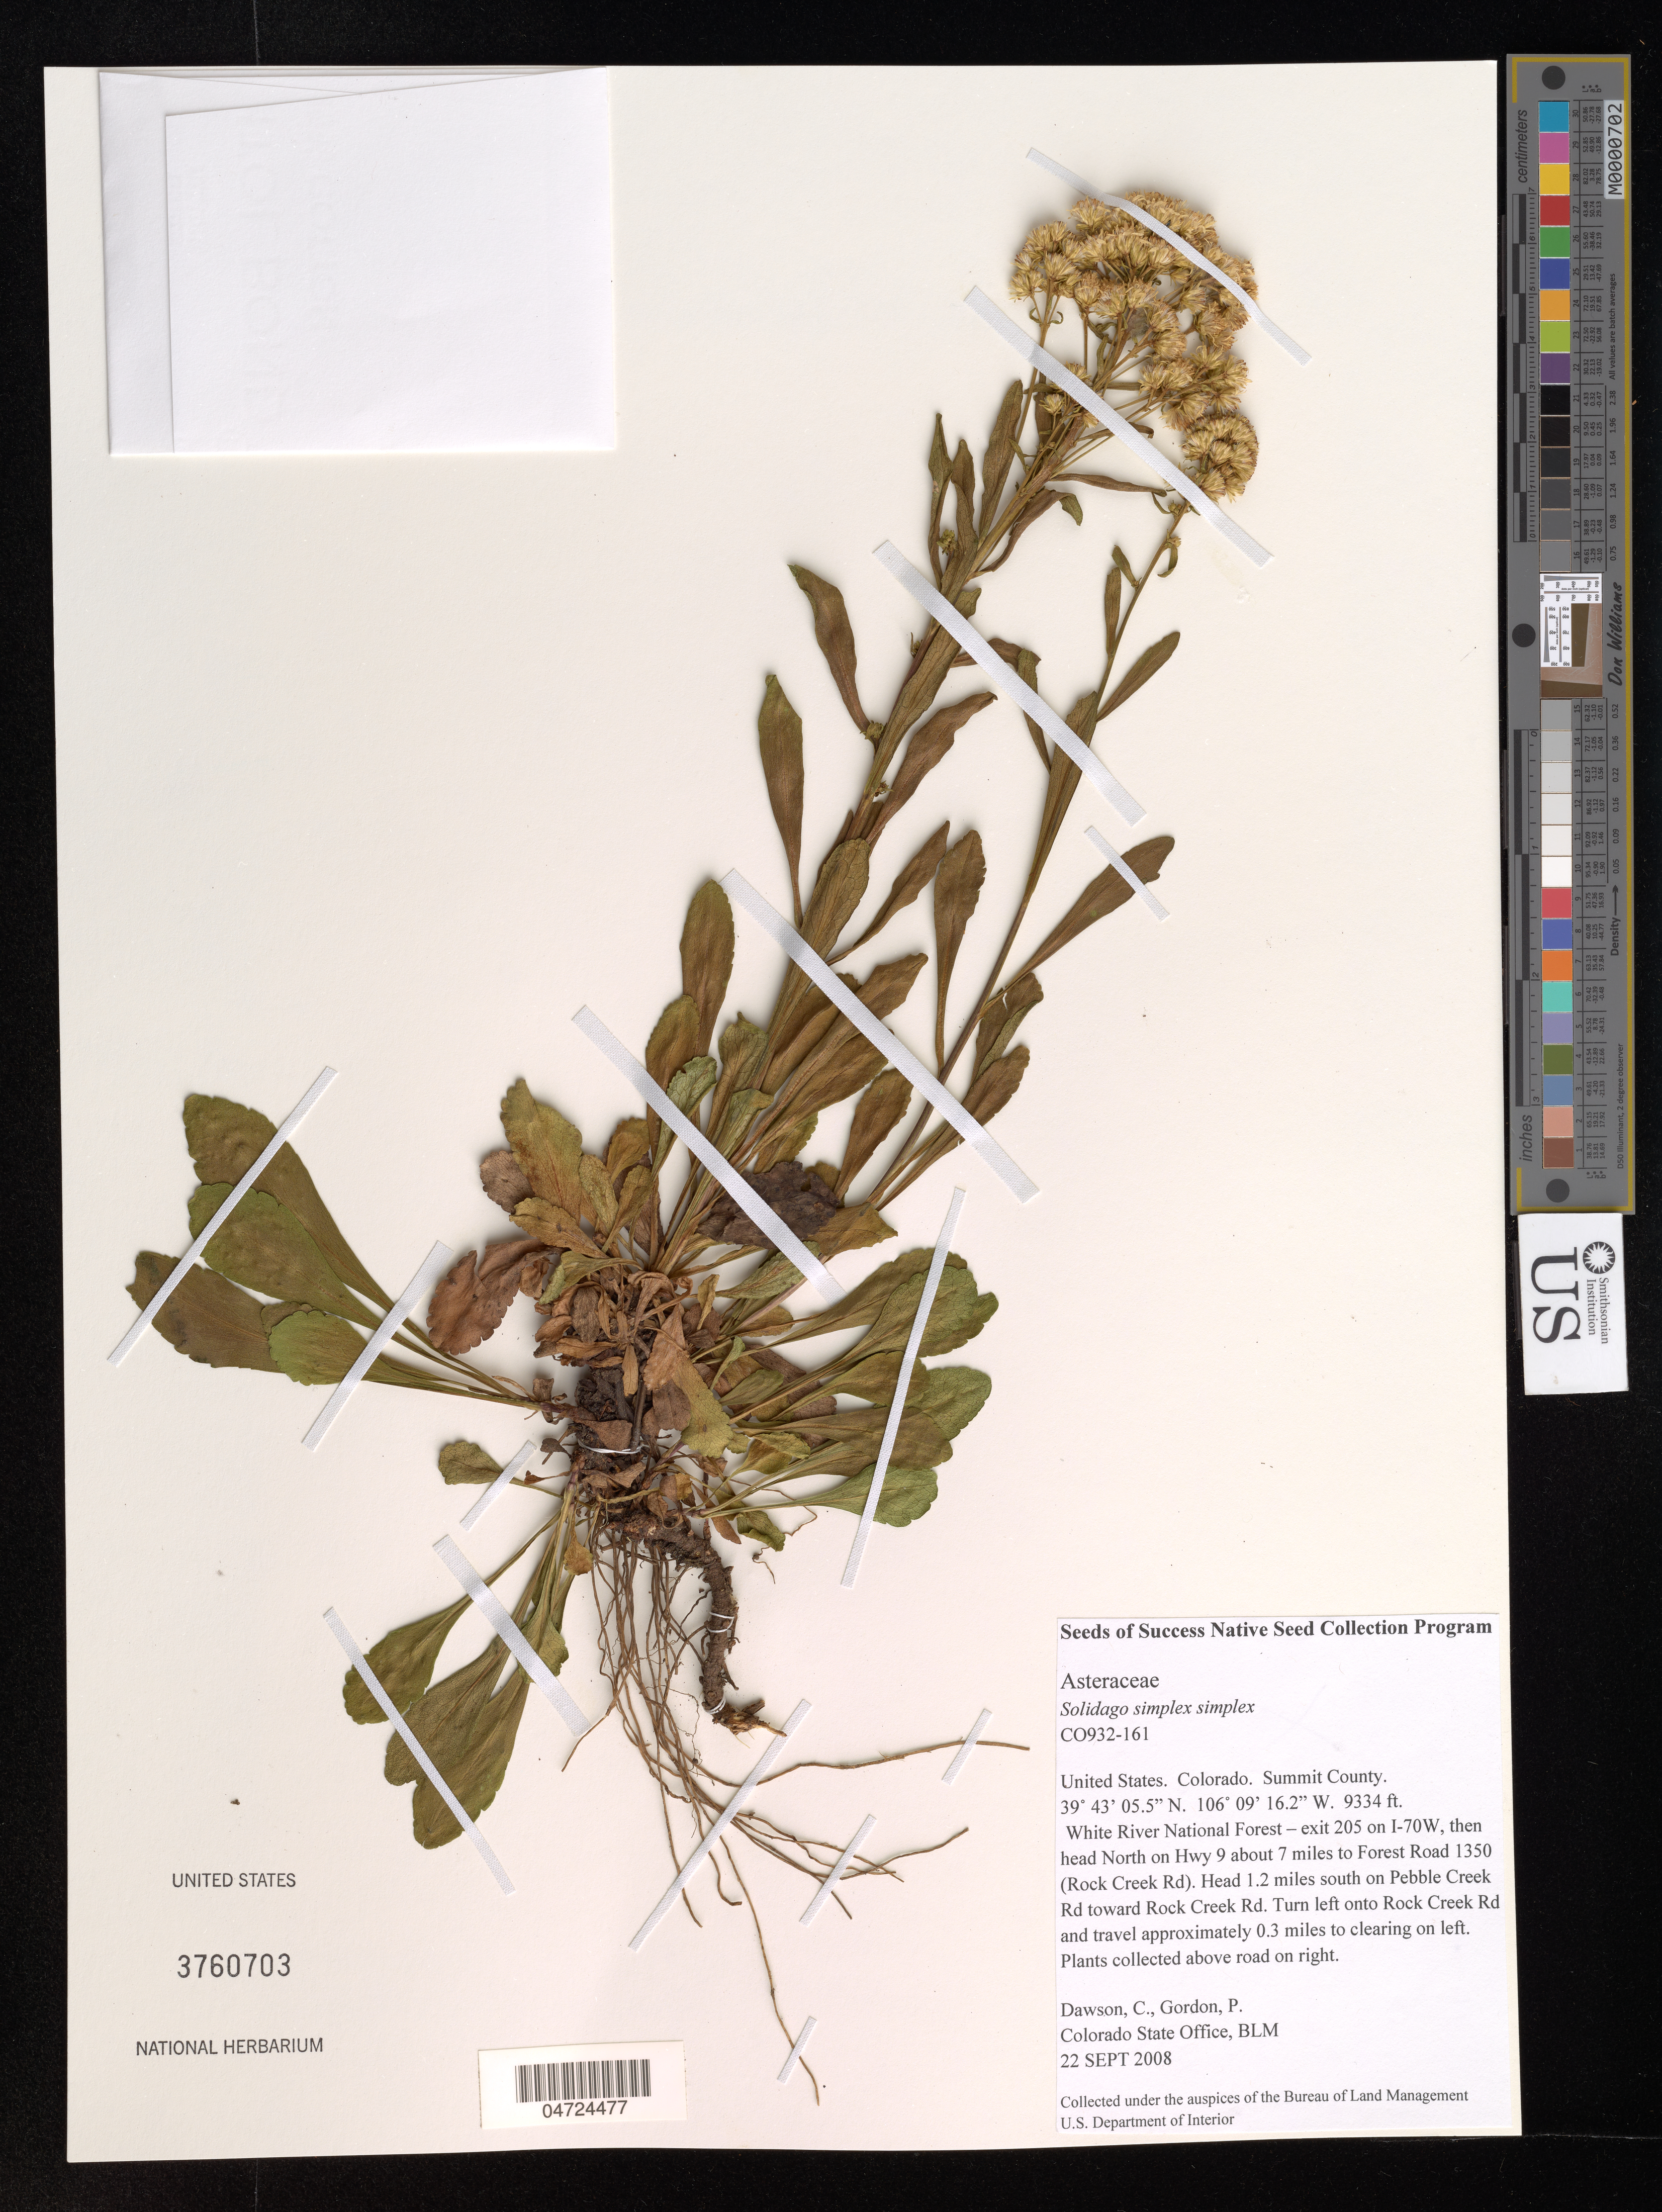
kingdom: Plantae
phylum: Tracheophyta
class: Magnoliopsida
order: Asterales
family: Asteraceae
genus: Solidago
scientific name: Solidago simplex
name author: Kunth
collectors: C. Dawson & P. Gordon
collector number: CO932-161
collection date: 2008-09-22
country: United States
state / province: Colorado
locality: Summit County. White River National Forest - exit 205 on I-70W, then head North on Hwy 9 about 7 miles to Forest Road 1350 (Rock Creek Rd). Head 1.2 miles south on Pebble Creek Rd toward Rock Creek Rd. Turn left onto Rock Creek Rd and travel approximately 0.3 miles to clearing on left.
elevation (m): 2845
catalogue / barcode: US 3760703